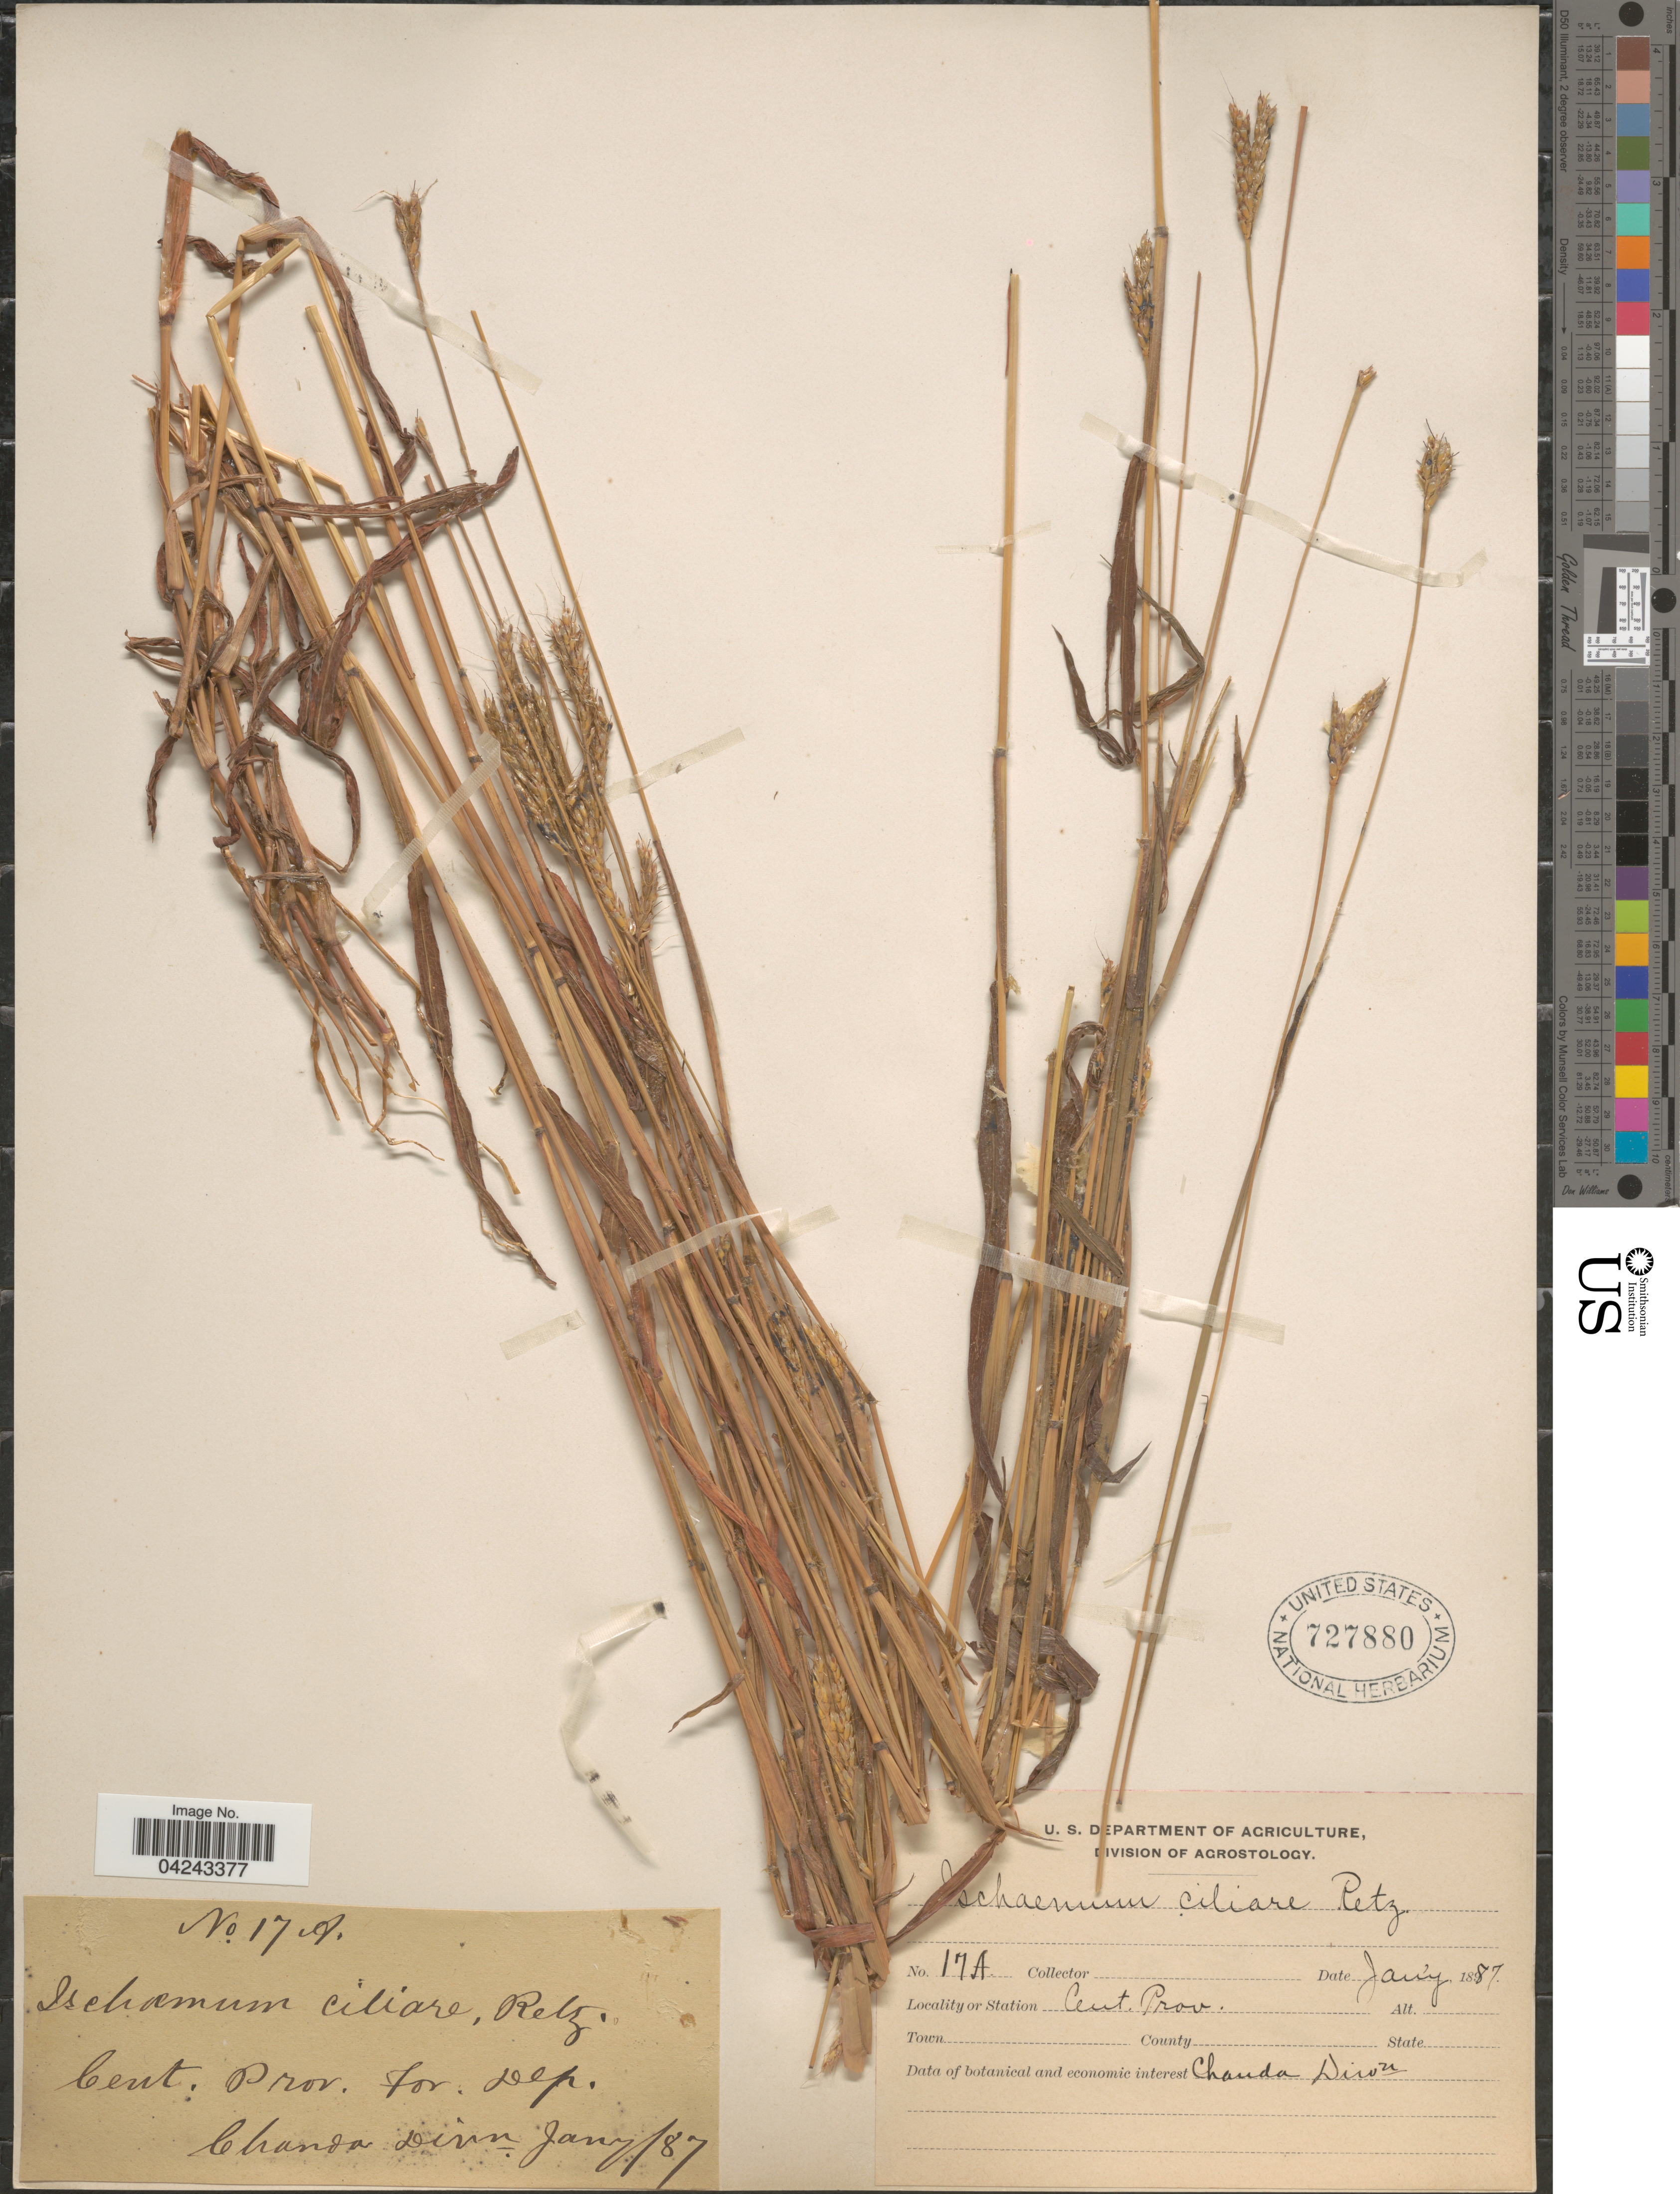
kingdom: Plantae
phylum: Tracheophyta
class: Liliopsida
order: Poales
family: Poaceae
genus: Ischaemum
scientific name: Ischaemum ciliare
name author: Retz.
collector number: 17A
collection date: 1887-01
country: India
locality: Cent. Prov. For. Dep. Chanda Divn.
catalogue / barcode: US 727880